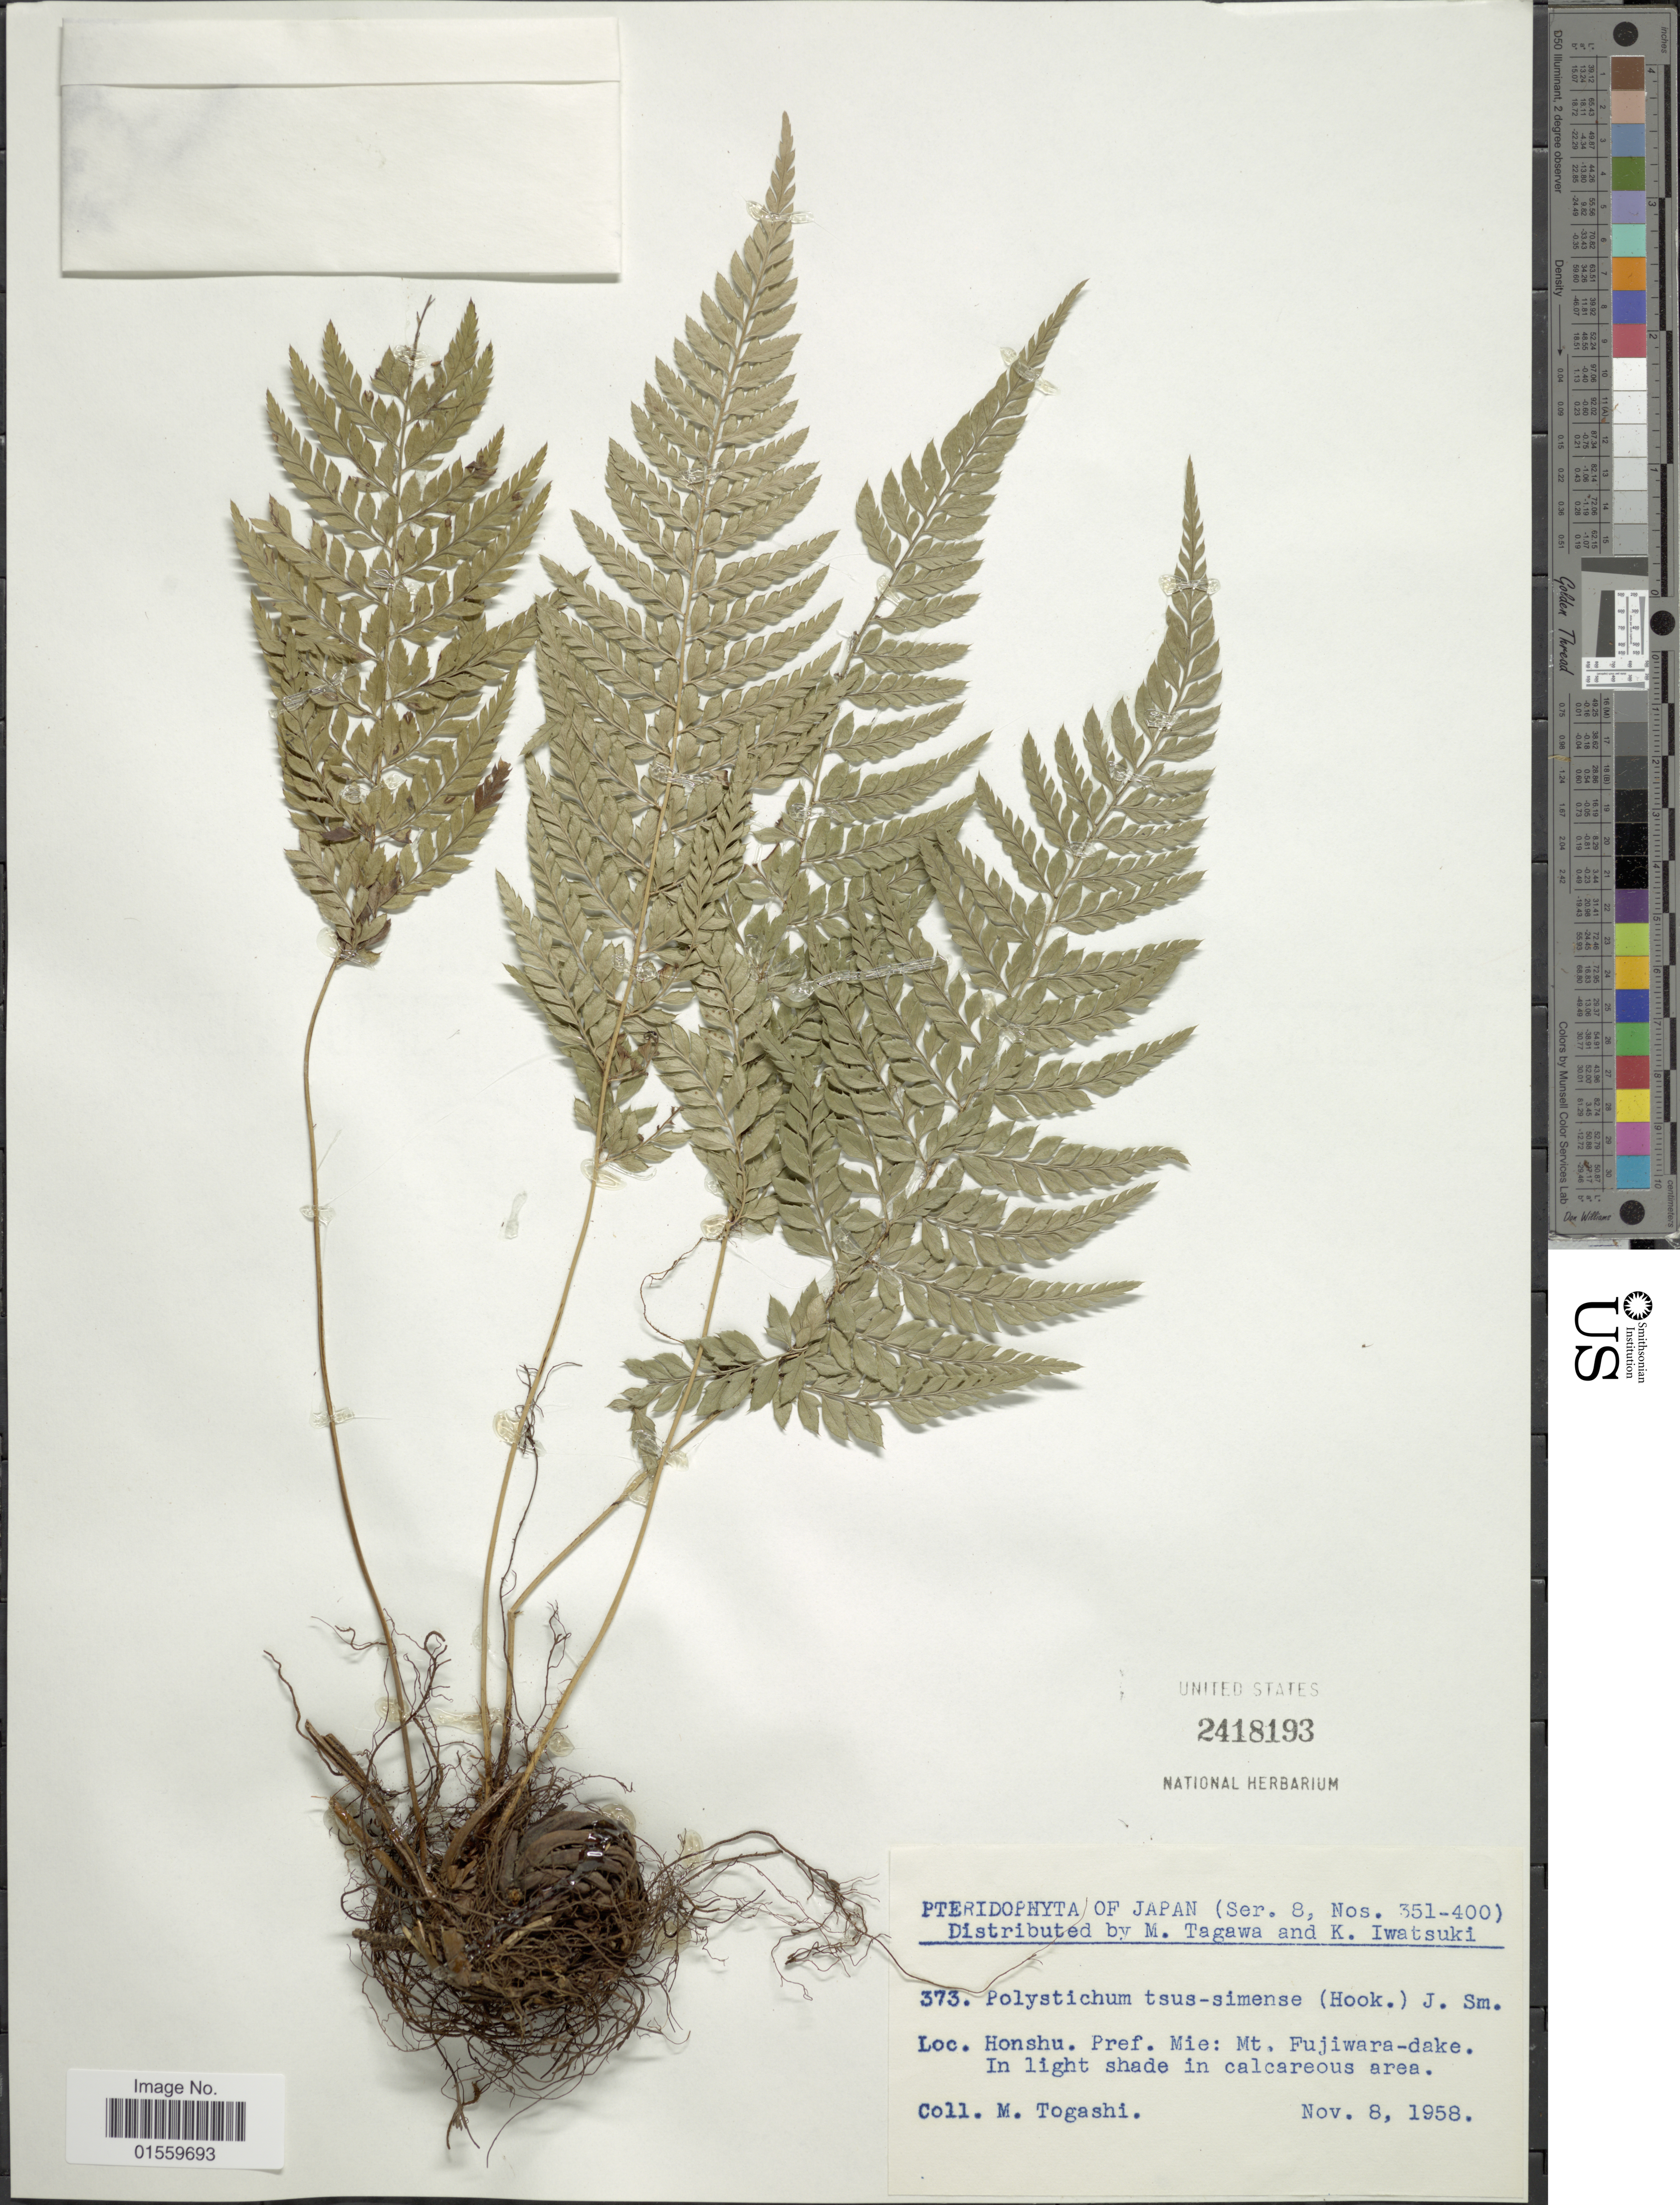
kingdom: Plantae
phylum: Tracheophyta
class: Polypodiopsida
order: Polypodiales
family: Dryopteridaceae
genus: Polystichum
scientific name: Polystichum tsus-simense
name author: (Hook.) J. Sm.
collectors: M. Togashi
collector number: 373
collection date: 1958-11-08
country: Japan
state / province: Mie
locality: Honshu, Pref. Mie: Mt. Fujiwara-dake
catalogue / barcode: US 2418193